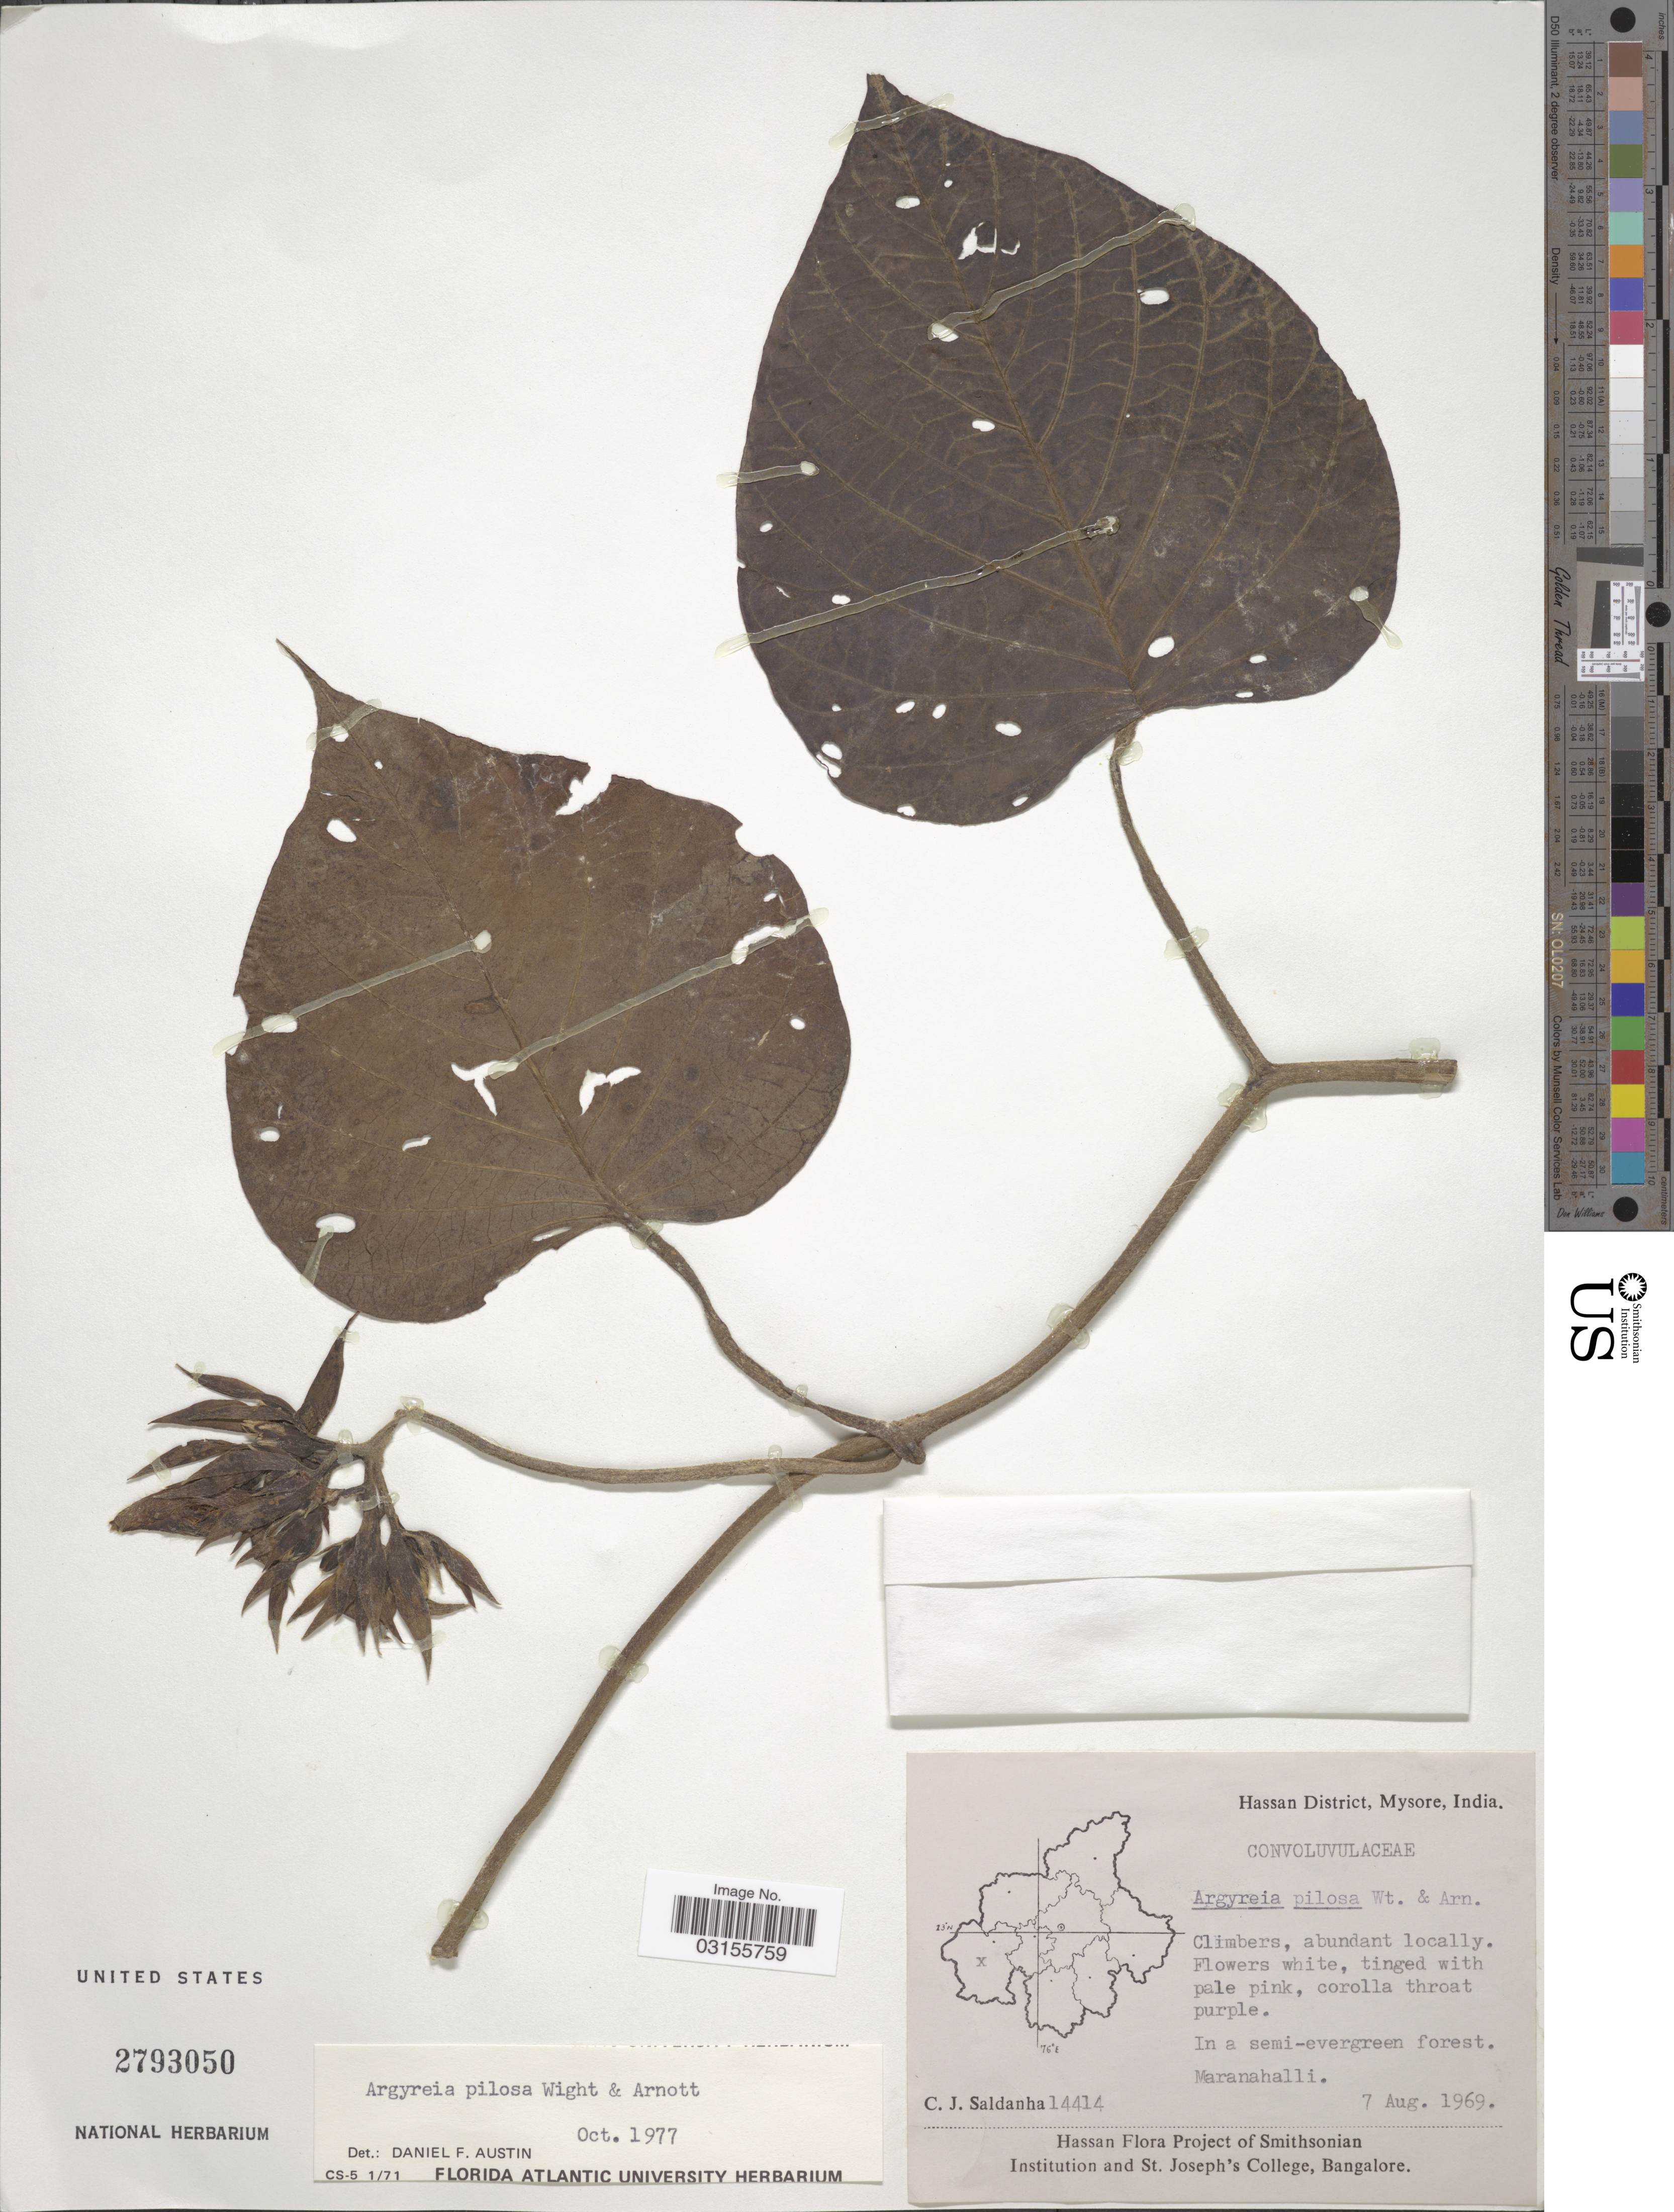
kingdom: Plantae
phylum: Tracheophyta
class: Magnoliopsida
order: Solanales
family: Convolvulaceae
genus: Argyreia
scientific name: Argyreia pilosa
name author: Wight & Arn.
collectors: C. J. Saldanha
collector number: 14414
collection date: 1969-08-07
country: India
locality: Hassan District, Mysore. Maranahalli.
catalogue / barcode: US 2793050